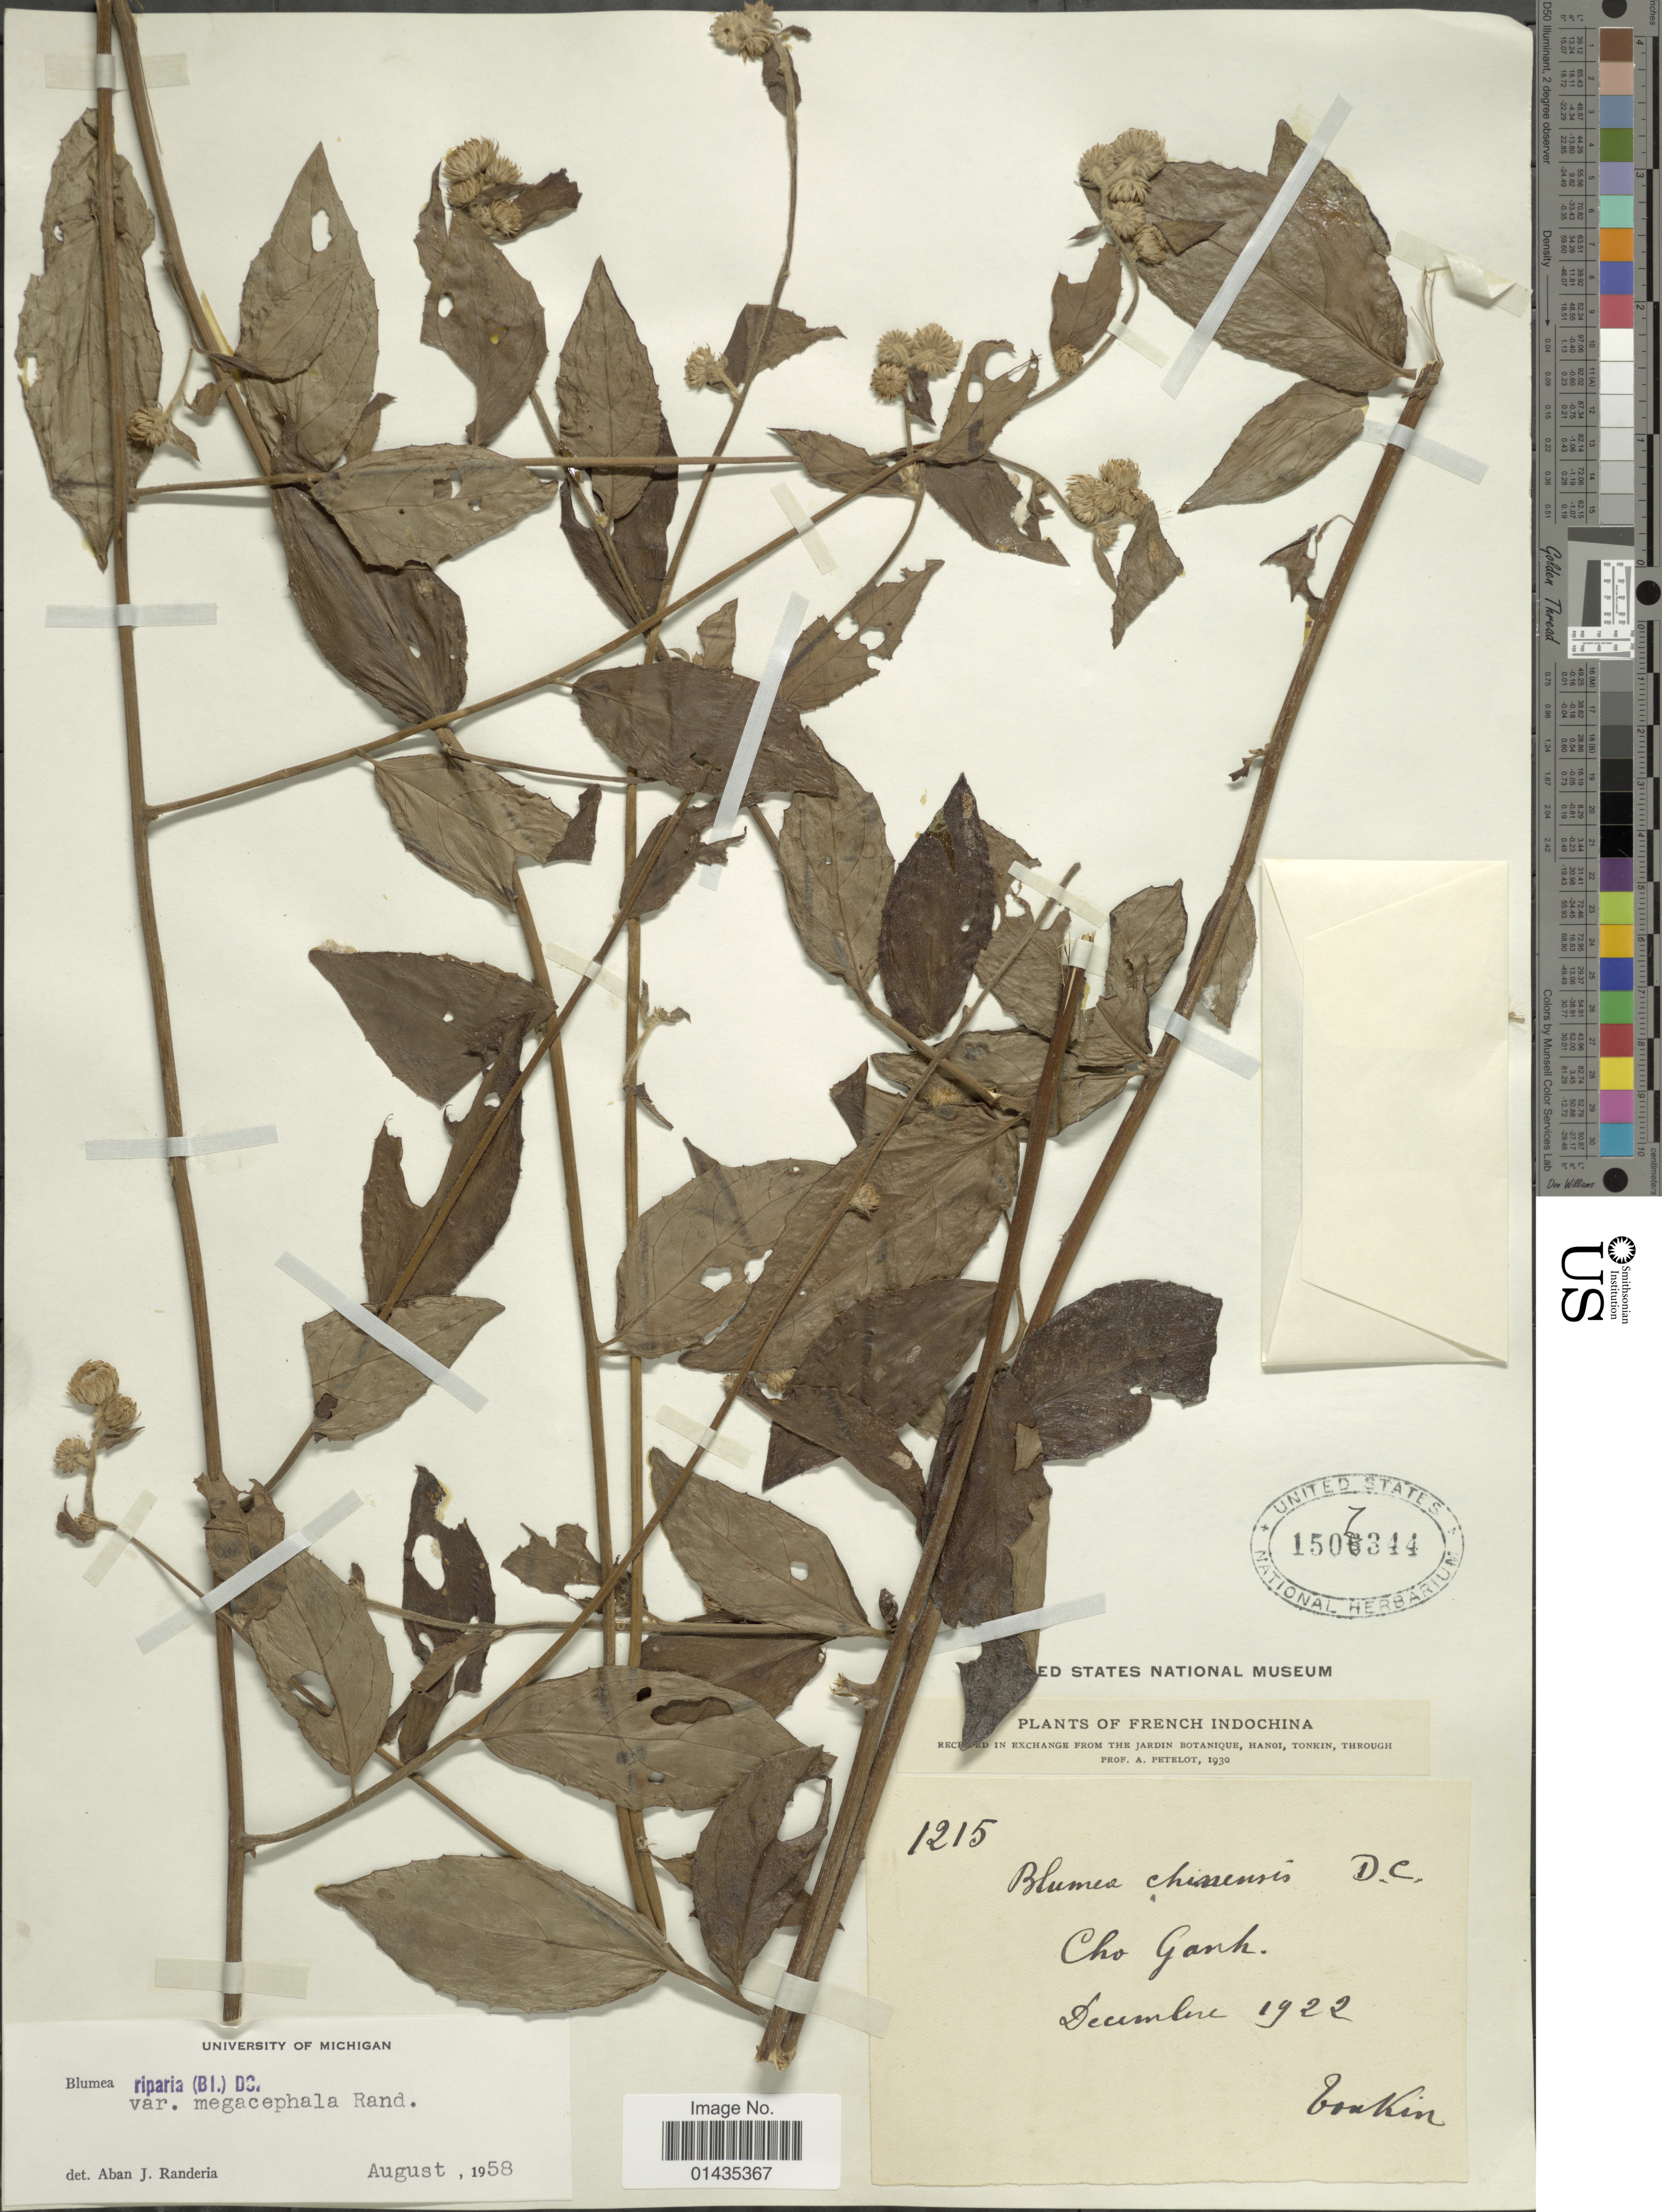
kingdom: Plantae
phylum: Tracheophyta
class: Magnoliopsida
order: Asterales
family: Asteraceae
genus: Blumea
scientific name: Blumea riparia var. megacephala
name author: Randeria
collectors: A. Petelot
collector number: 1215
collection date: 1922-12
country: Vietnam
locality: French Indochina, Tonkin. Cho Gauh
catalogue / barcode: US 1507344